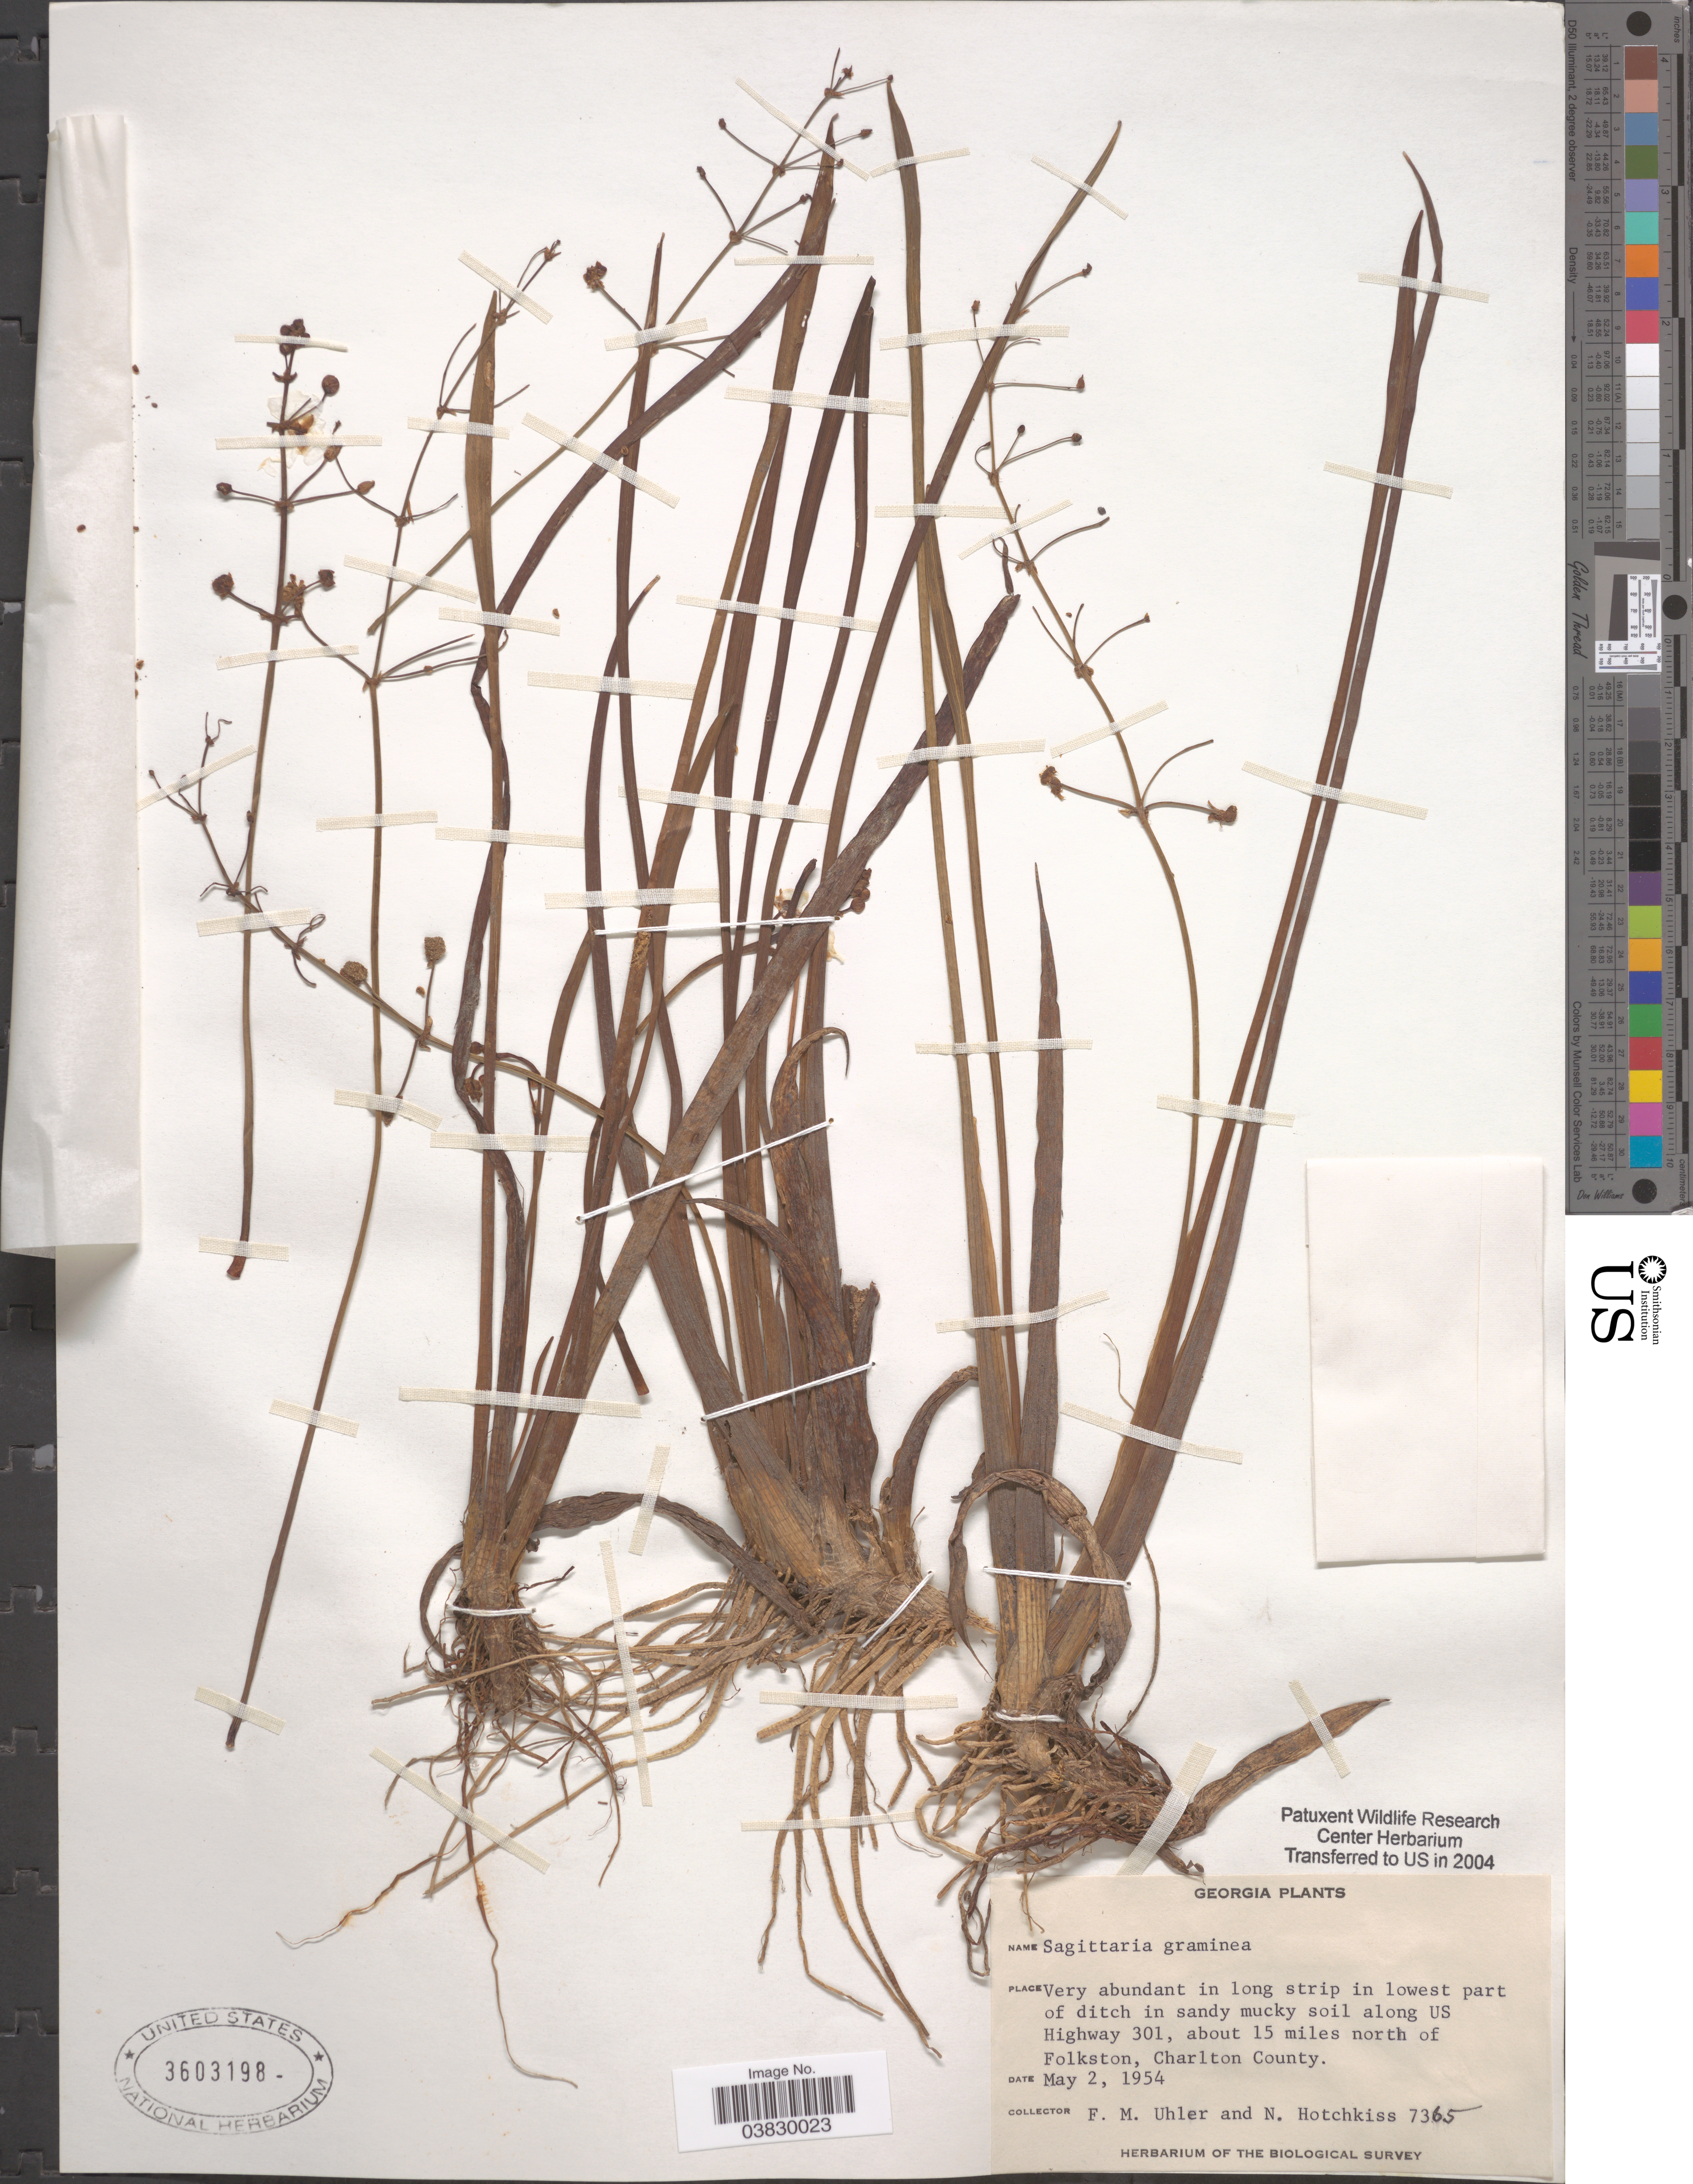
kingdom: Plantae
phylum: Tracheophyta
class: Liliopsida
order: Alismatales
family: Alismataceae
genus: Sagittaria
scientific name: Sagittaria graminea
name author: Michx.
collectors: F. M. Uhler & N. Hotchkiss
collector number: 7365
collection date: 1954-05-02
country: United States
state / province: Georgia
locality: Very abundant in long strip in lowest part of ditch in sandy mucky soil along US Highway 301, about 15 miles north of Folkston, Charlton County.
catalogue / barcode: US 3603198